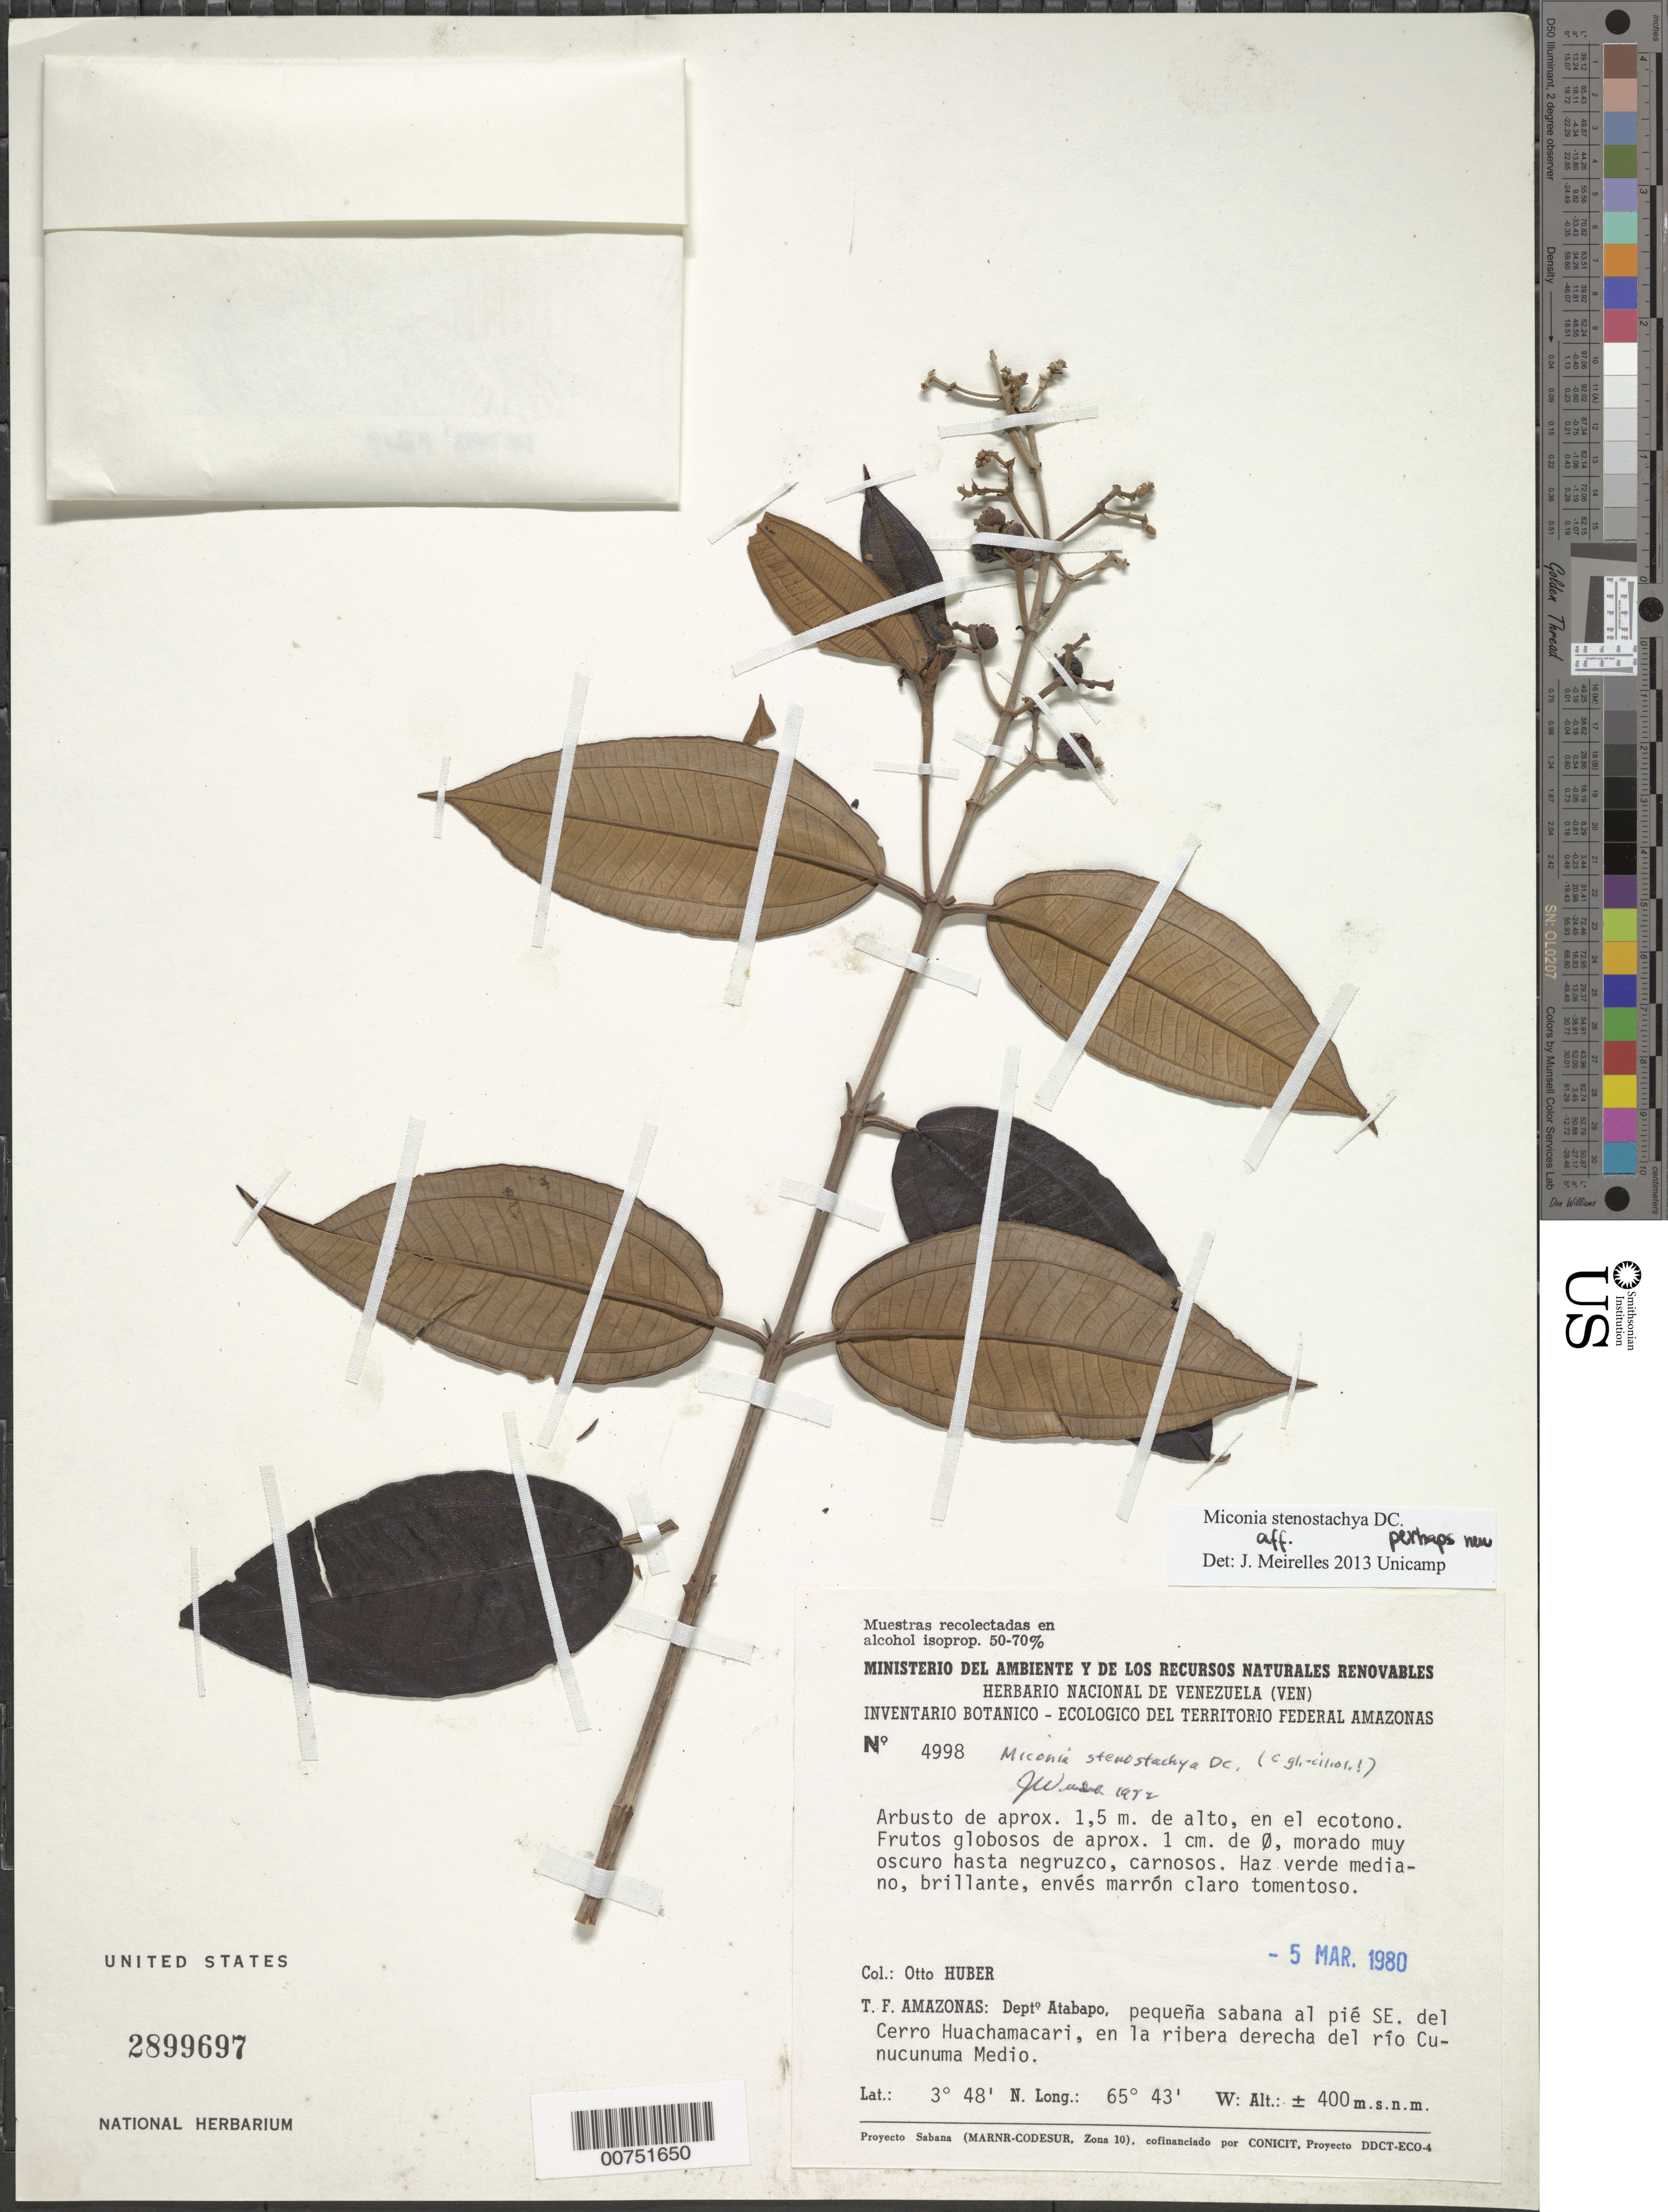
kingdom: Plantae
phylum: Tracheophyta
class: Magnoliopsida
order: Myrtales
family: Melastomataceae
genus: Miconia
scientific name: Miconia stenostachya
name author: DC.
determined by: Wurdack, John J., (US), US (UNITED STATES)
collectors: O. Huber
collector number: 4998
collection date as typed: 5-Mar-80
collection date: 1980-03-05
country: Venezuela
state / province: Amazonas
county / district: Atabapo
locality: Cerro Huachamarcari, al SE, en la ribera derecha del Río Cunucunuma Medio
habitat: Pequena sabana al pié del cerro, en la ribera derecha del rio; en el ecotono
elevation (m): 400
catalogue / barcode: US 2899697